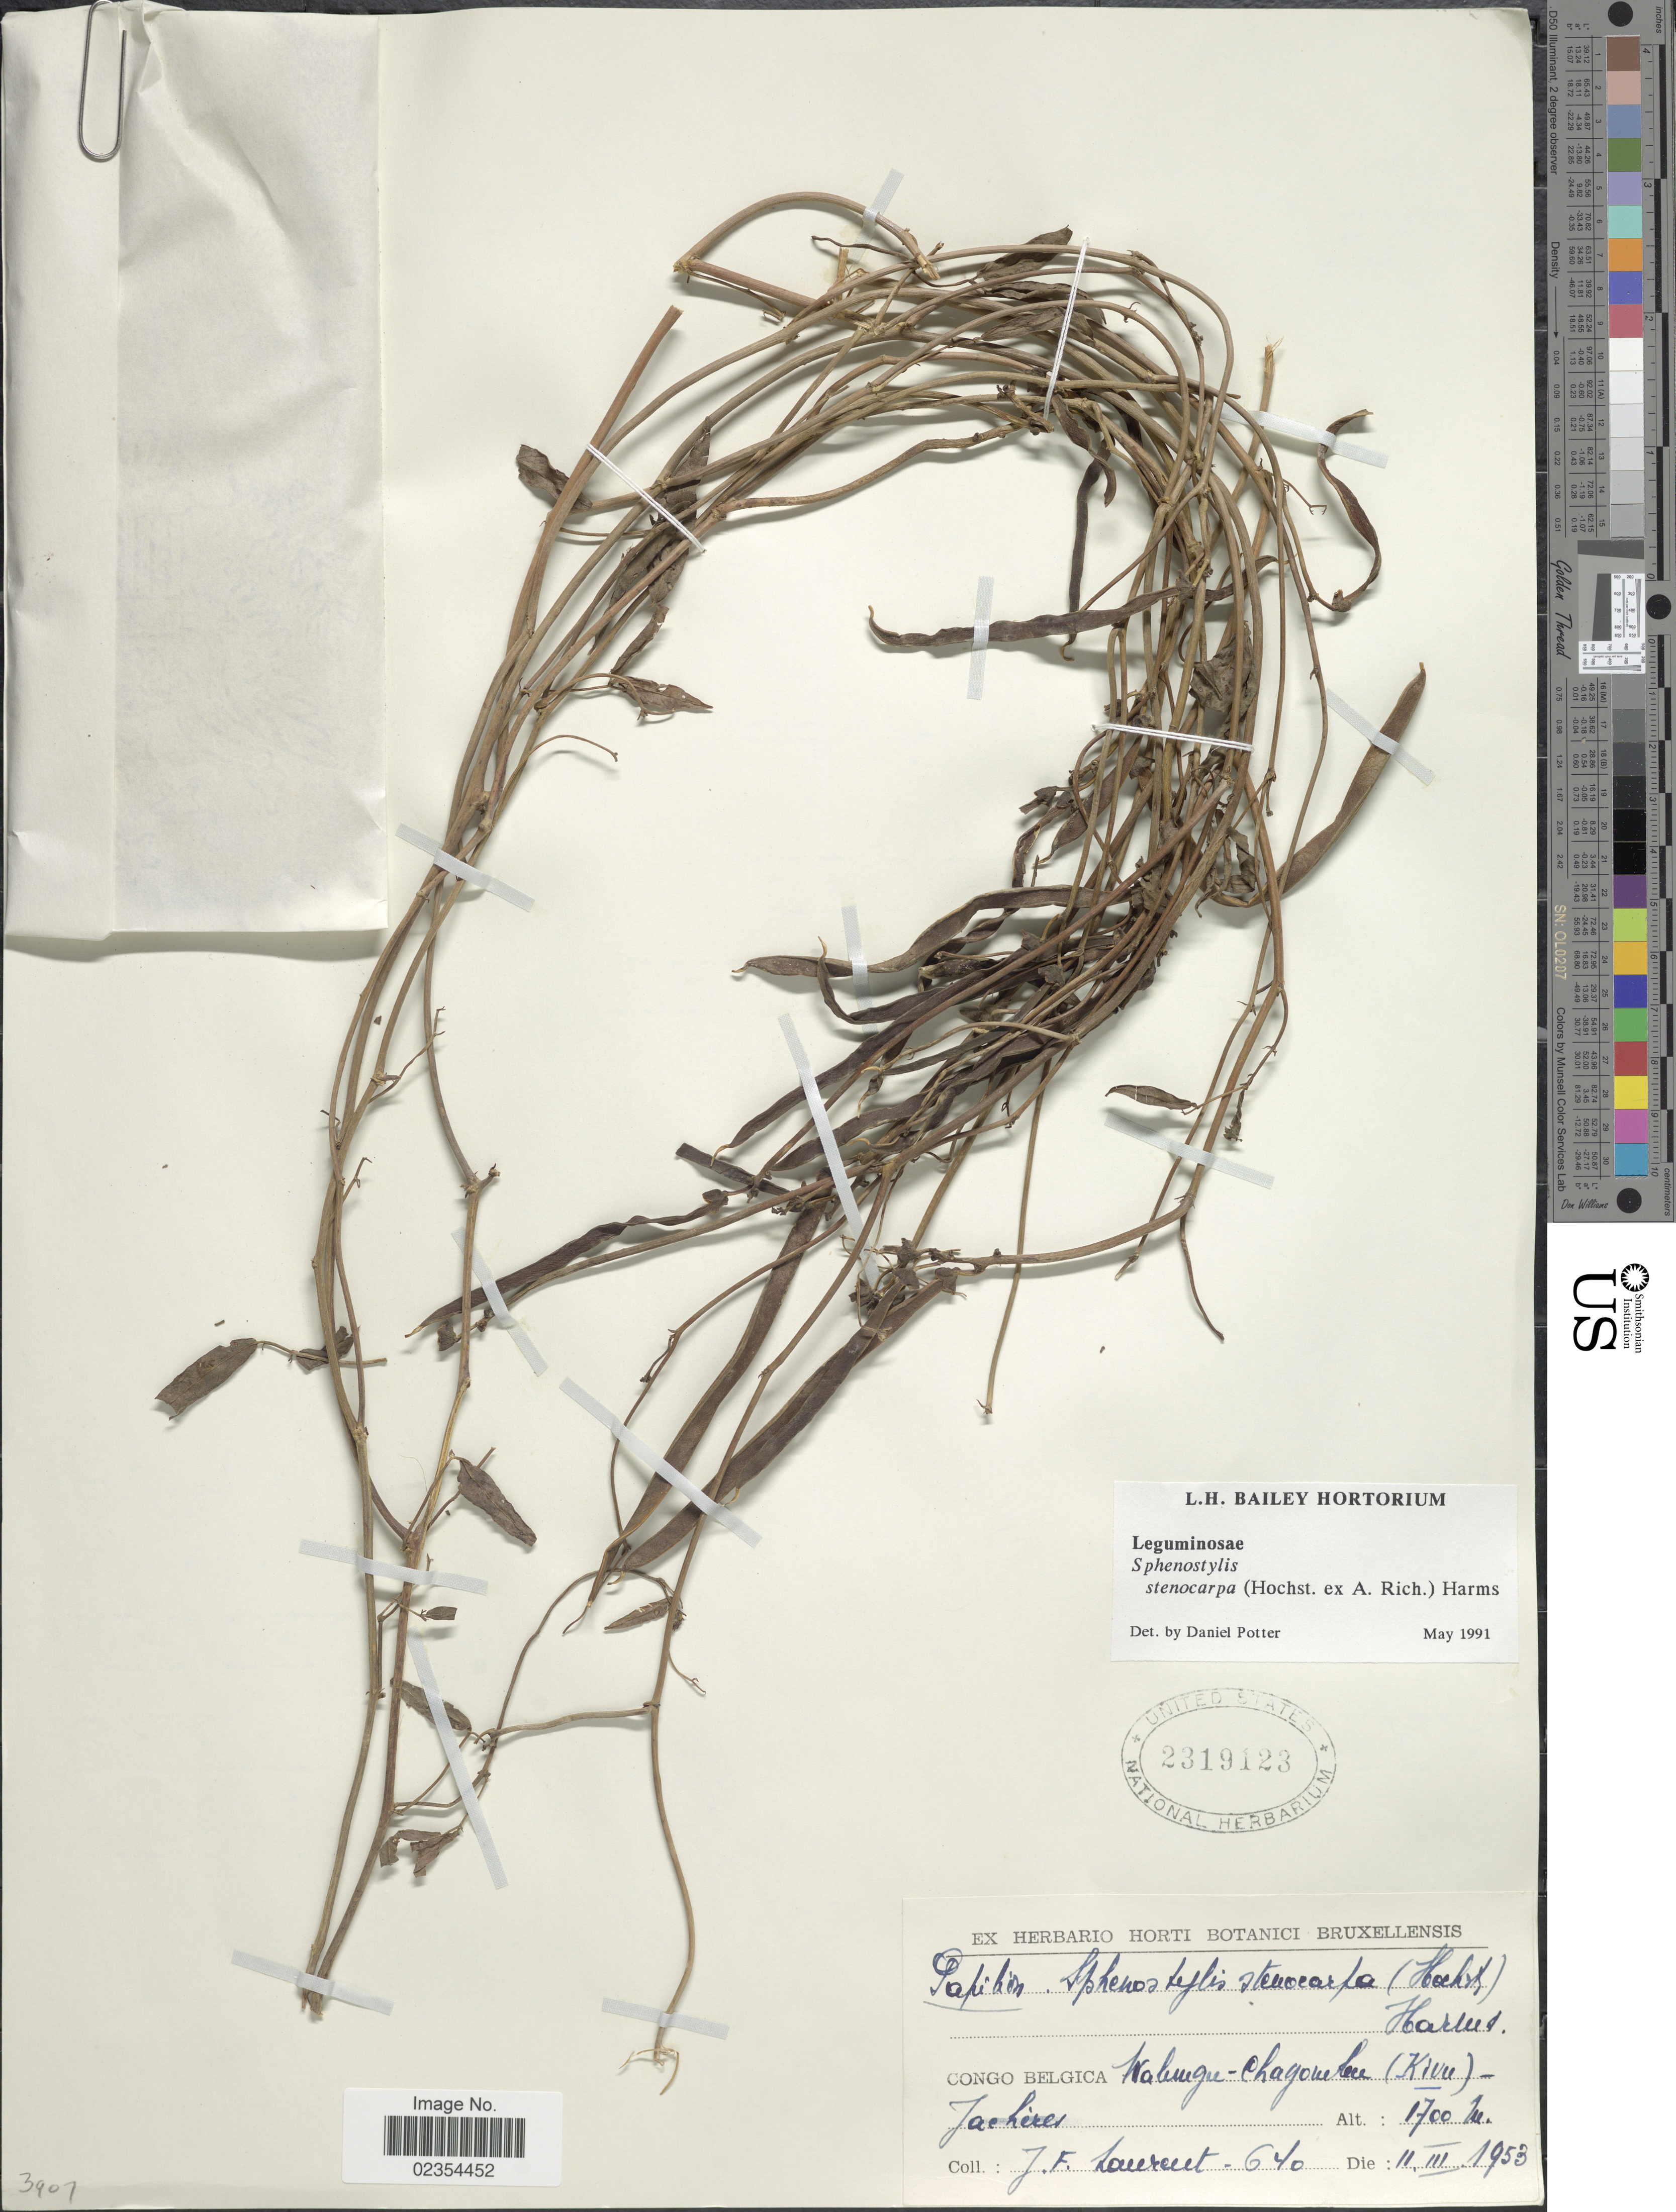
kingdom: Plantae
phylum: Tracheophyta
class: Magnoliopsida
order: Fabales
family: Fabaceae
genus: Sphenostylis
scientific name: Sphenostylis stenocarpa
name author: (Hochst. ex A. Rich.) Harms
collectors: J. Laurceet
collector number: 640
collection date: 1953-03-11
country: Congo, Democratic Republic of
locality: Congo Belgica Walungu-Chagonelee (Kivu)- Jachires. [interpreted]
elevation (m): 1700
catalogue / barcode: US 2319123